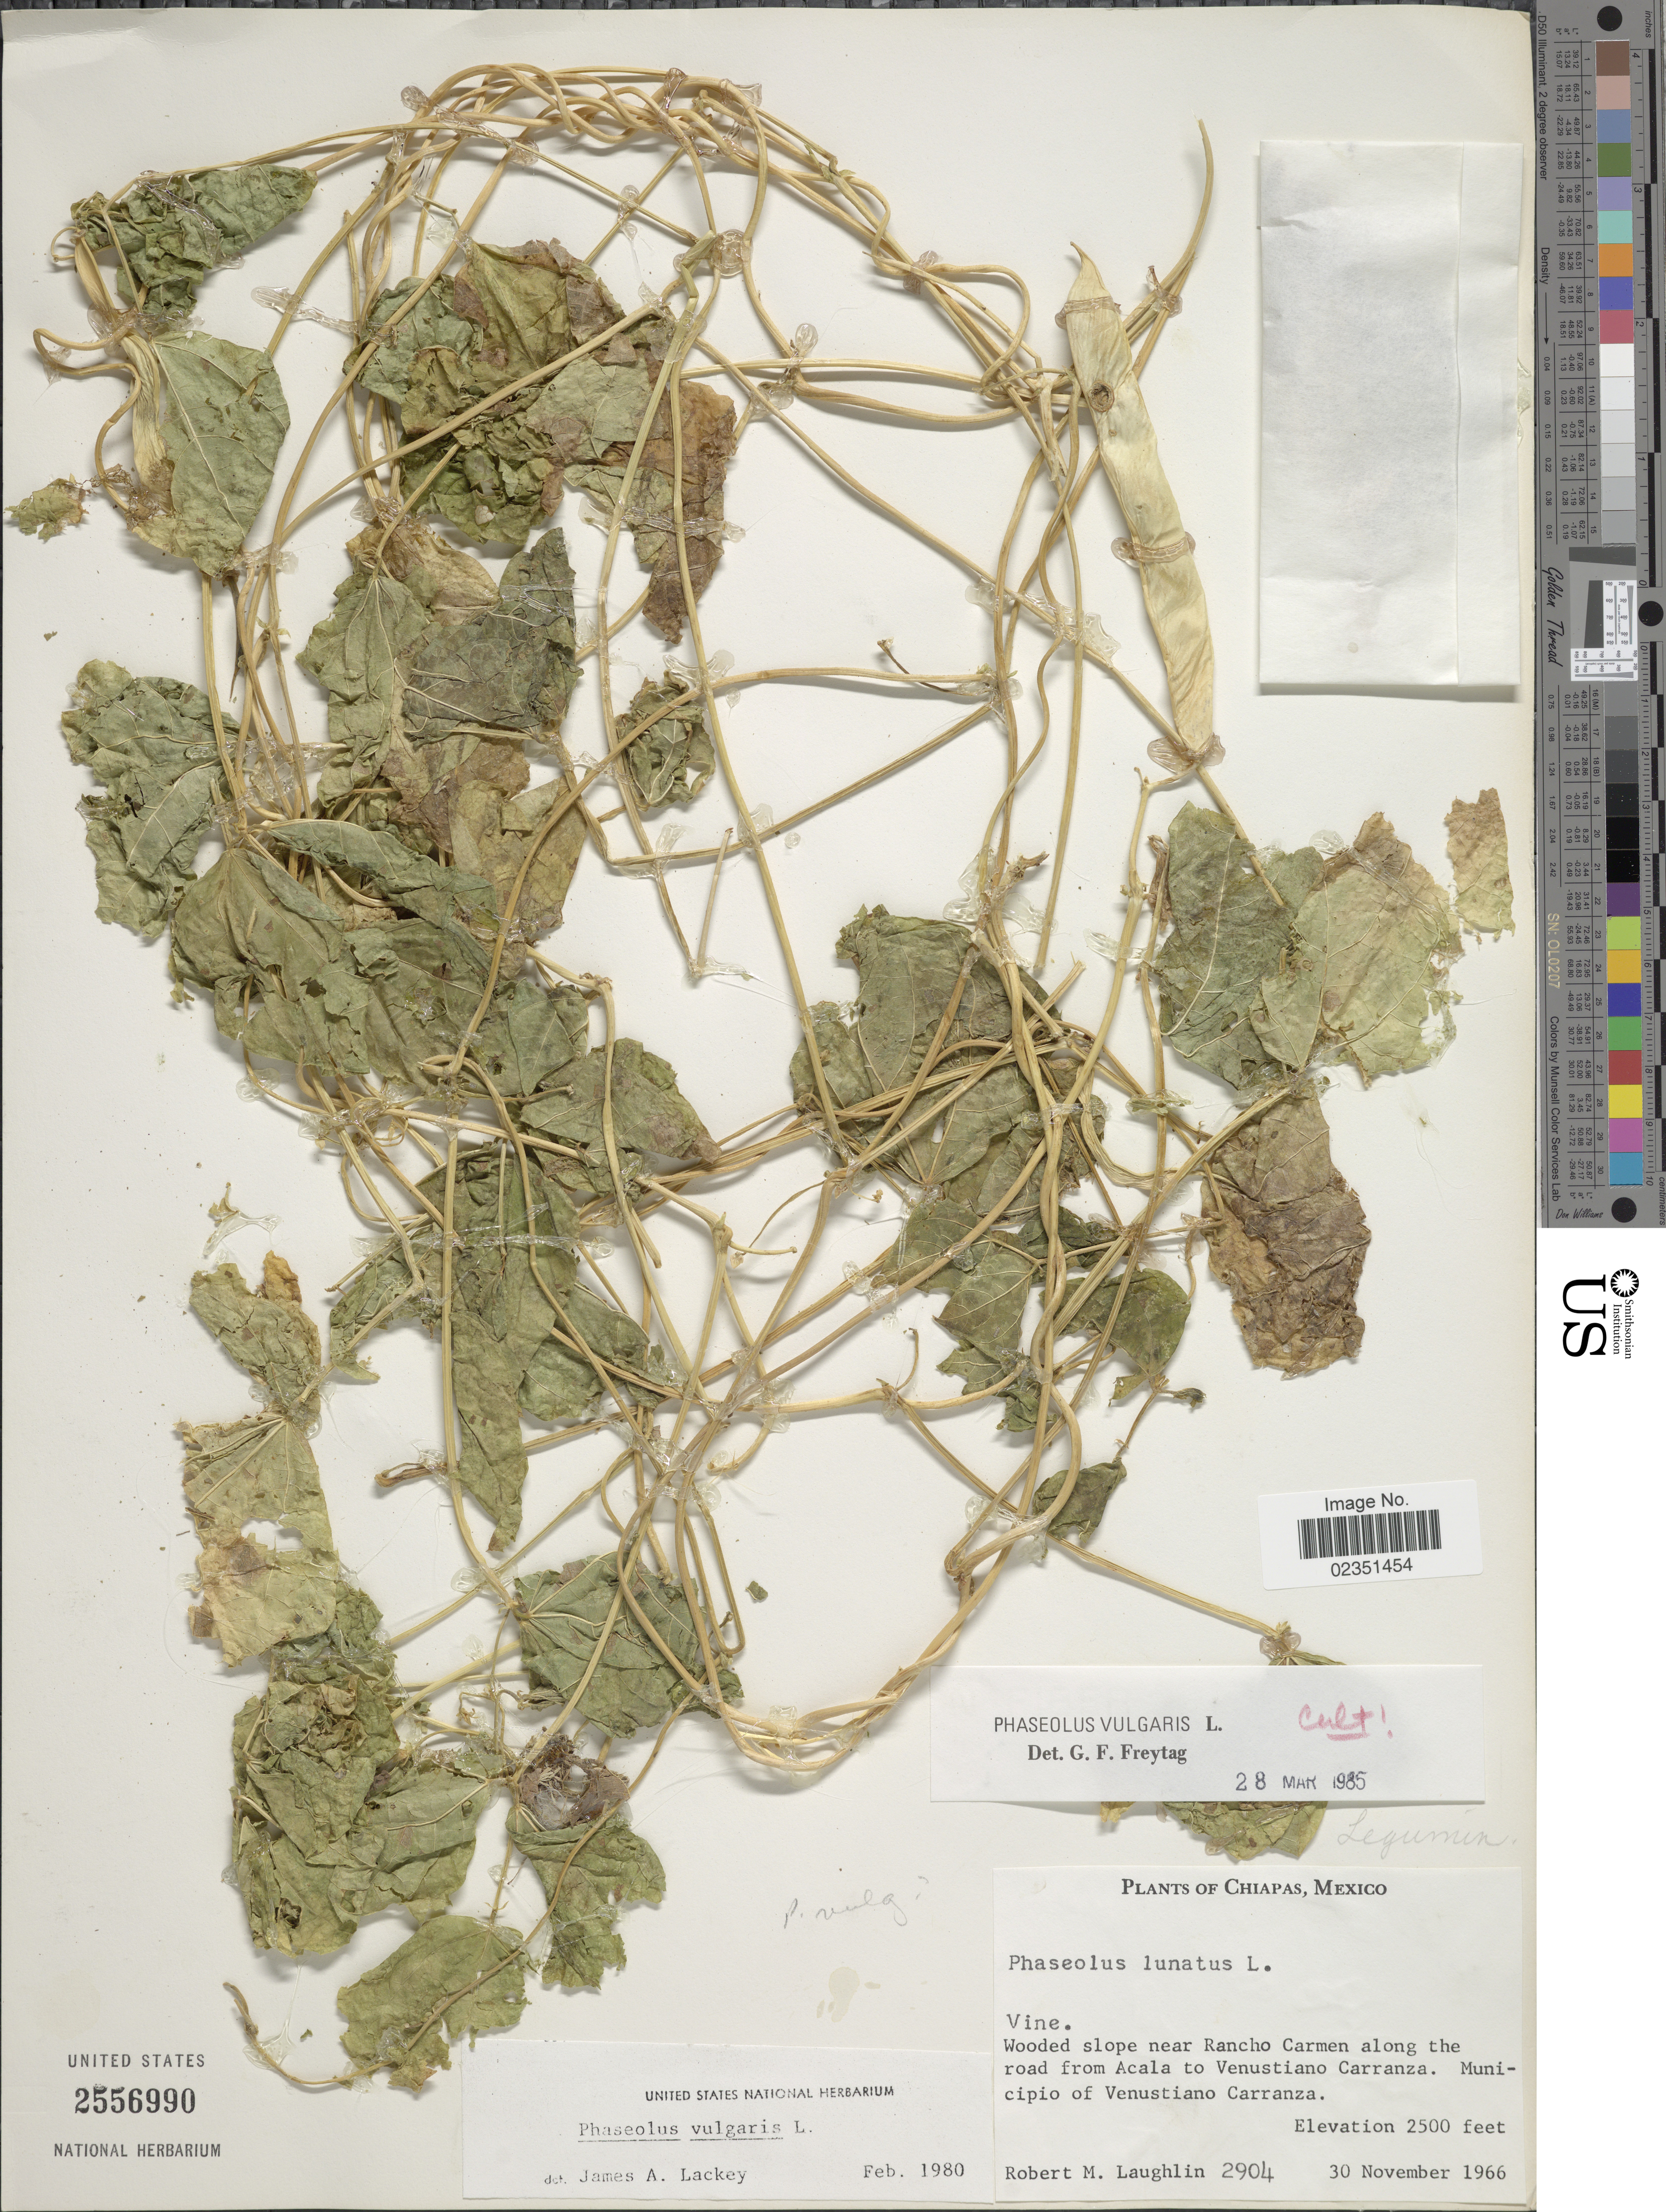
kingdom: Plantae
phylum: Tracheophyta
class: Magnoliopsida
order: Fabales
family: Fabaceae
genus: Phaseolus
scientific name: Phaseolus vulgaris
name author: L.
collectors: R. M. Laughlin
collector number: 2904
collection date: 1966-11-30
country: Mexico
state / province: Chiapas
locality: Wooded slope near Rancho Carmen along the road from Acala to Venustiano Carranza. Municipio of Venustiano Carranza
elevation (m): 762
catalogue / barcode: US 2556990